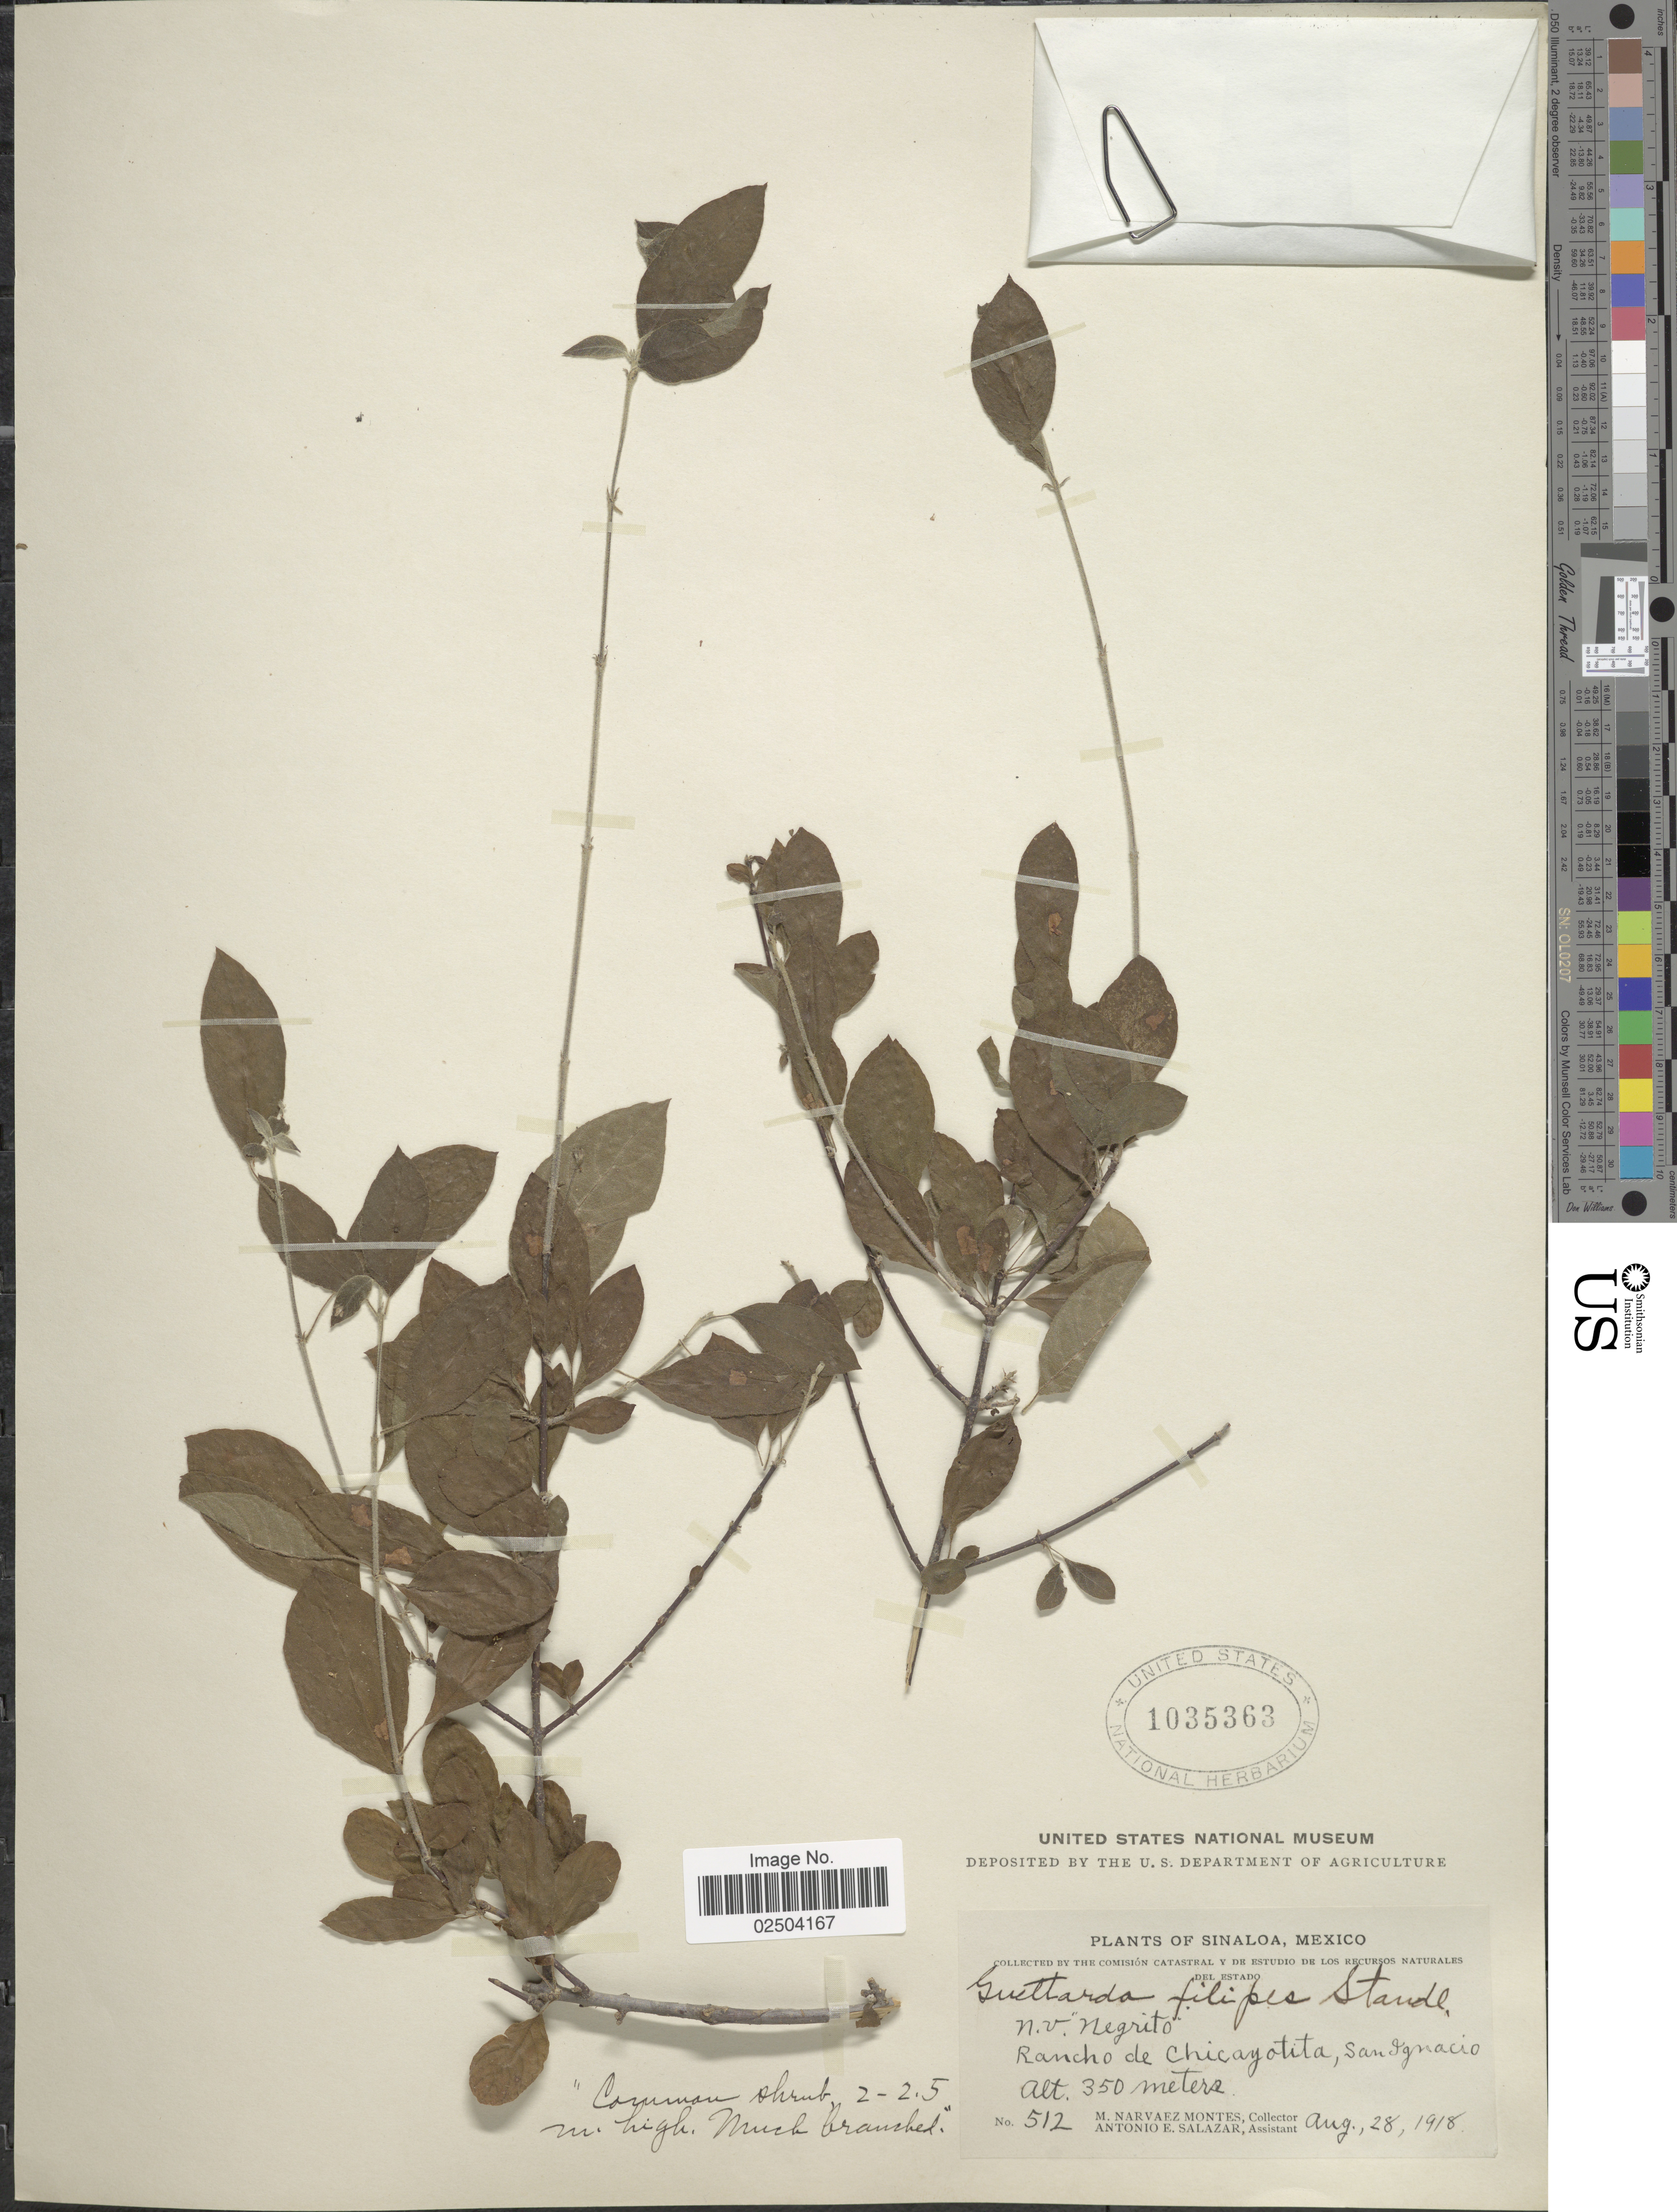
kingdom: Plantae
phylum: Tracheophyta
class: Magnoliopsida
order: Gentianales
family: Rubiaceae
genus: Guettarda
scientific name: Guettarda filipes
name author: Standl.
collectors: M. Narvaez-Montes & A. E. Salazar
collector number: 512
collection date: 1918-08-28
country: Mexico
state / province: Sinaloa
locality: Rancho de Chicayotita, San Ignacio.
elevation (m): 350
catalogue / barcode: US 1035363